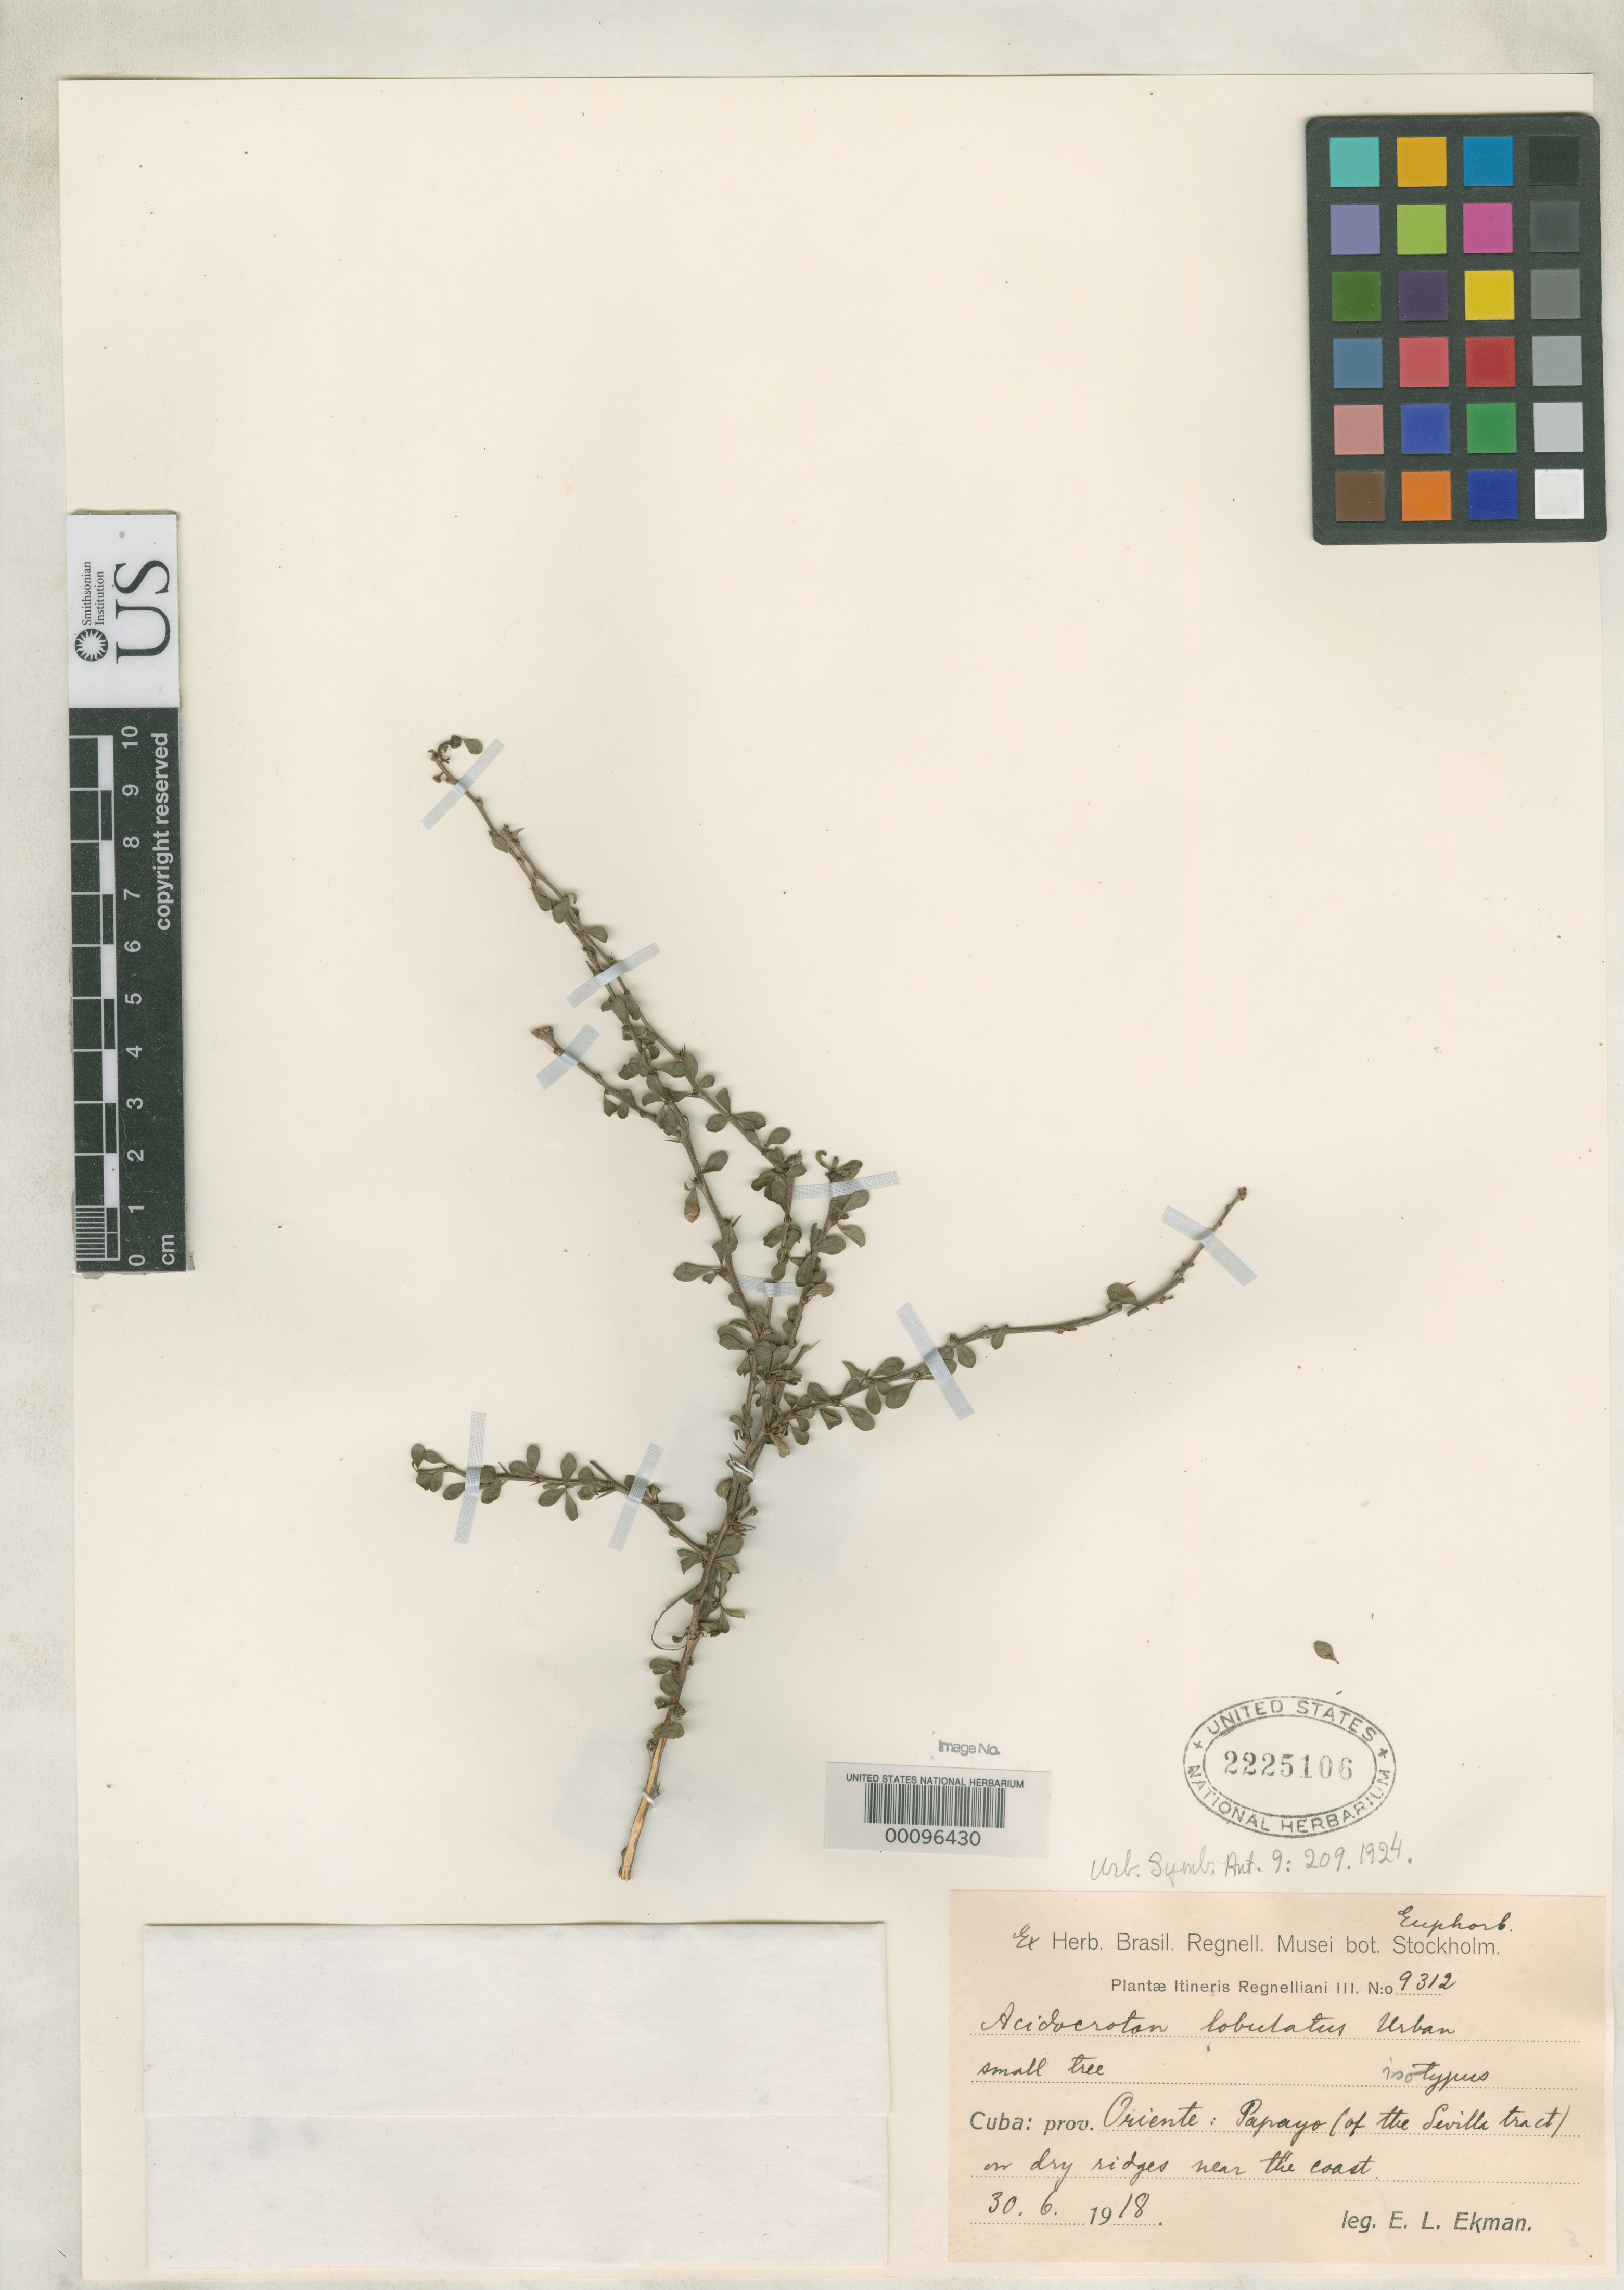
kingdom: Plantae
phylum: Tracheophyta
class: Magnoliopsida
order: Malpighiales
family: Euphorbiaceae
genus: Acidocroton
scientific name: Acidocroton lobulatus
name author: Urb.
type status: Isotype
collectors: E. L. Ekman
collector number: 9312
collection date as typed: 06 Jun 1918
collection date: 1918-06-06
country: Cuba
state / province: Oriente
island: Greater Antilles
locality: Prope Papayo.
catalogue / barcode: US 2225106